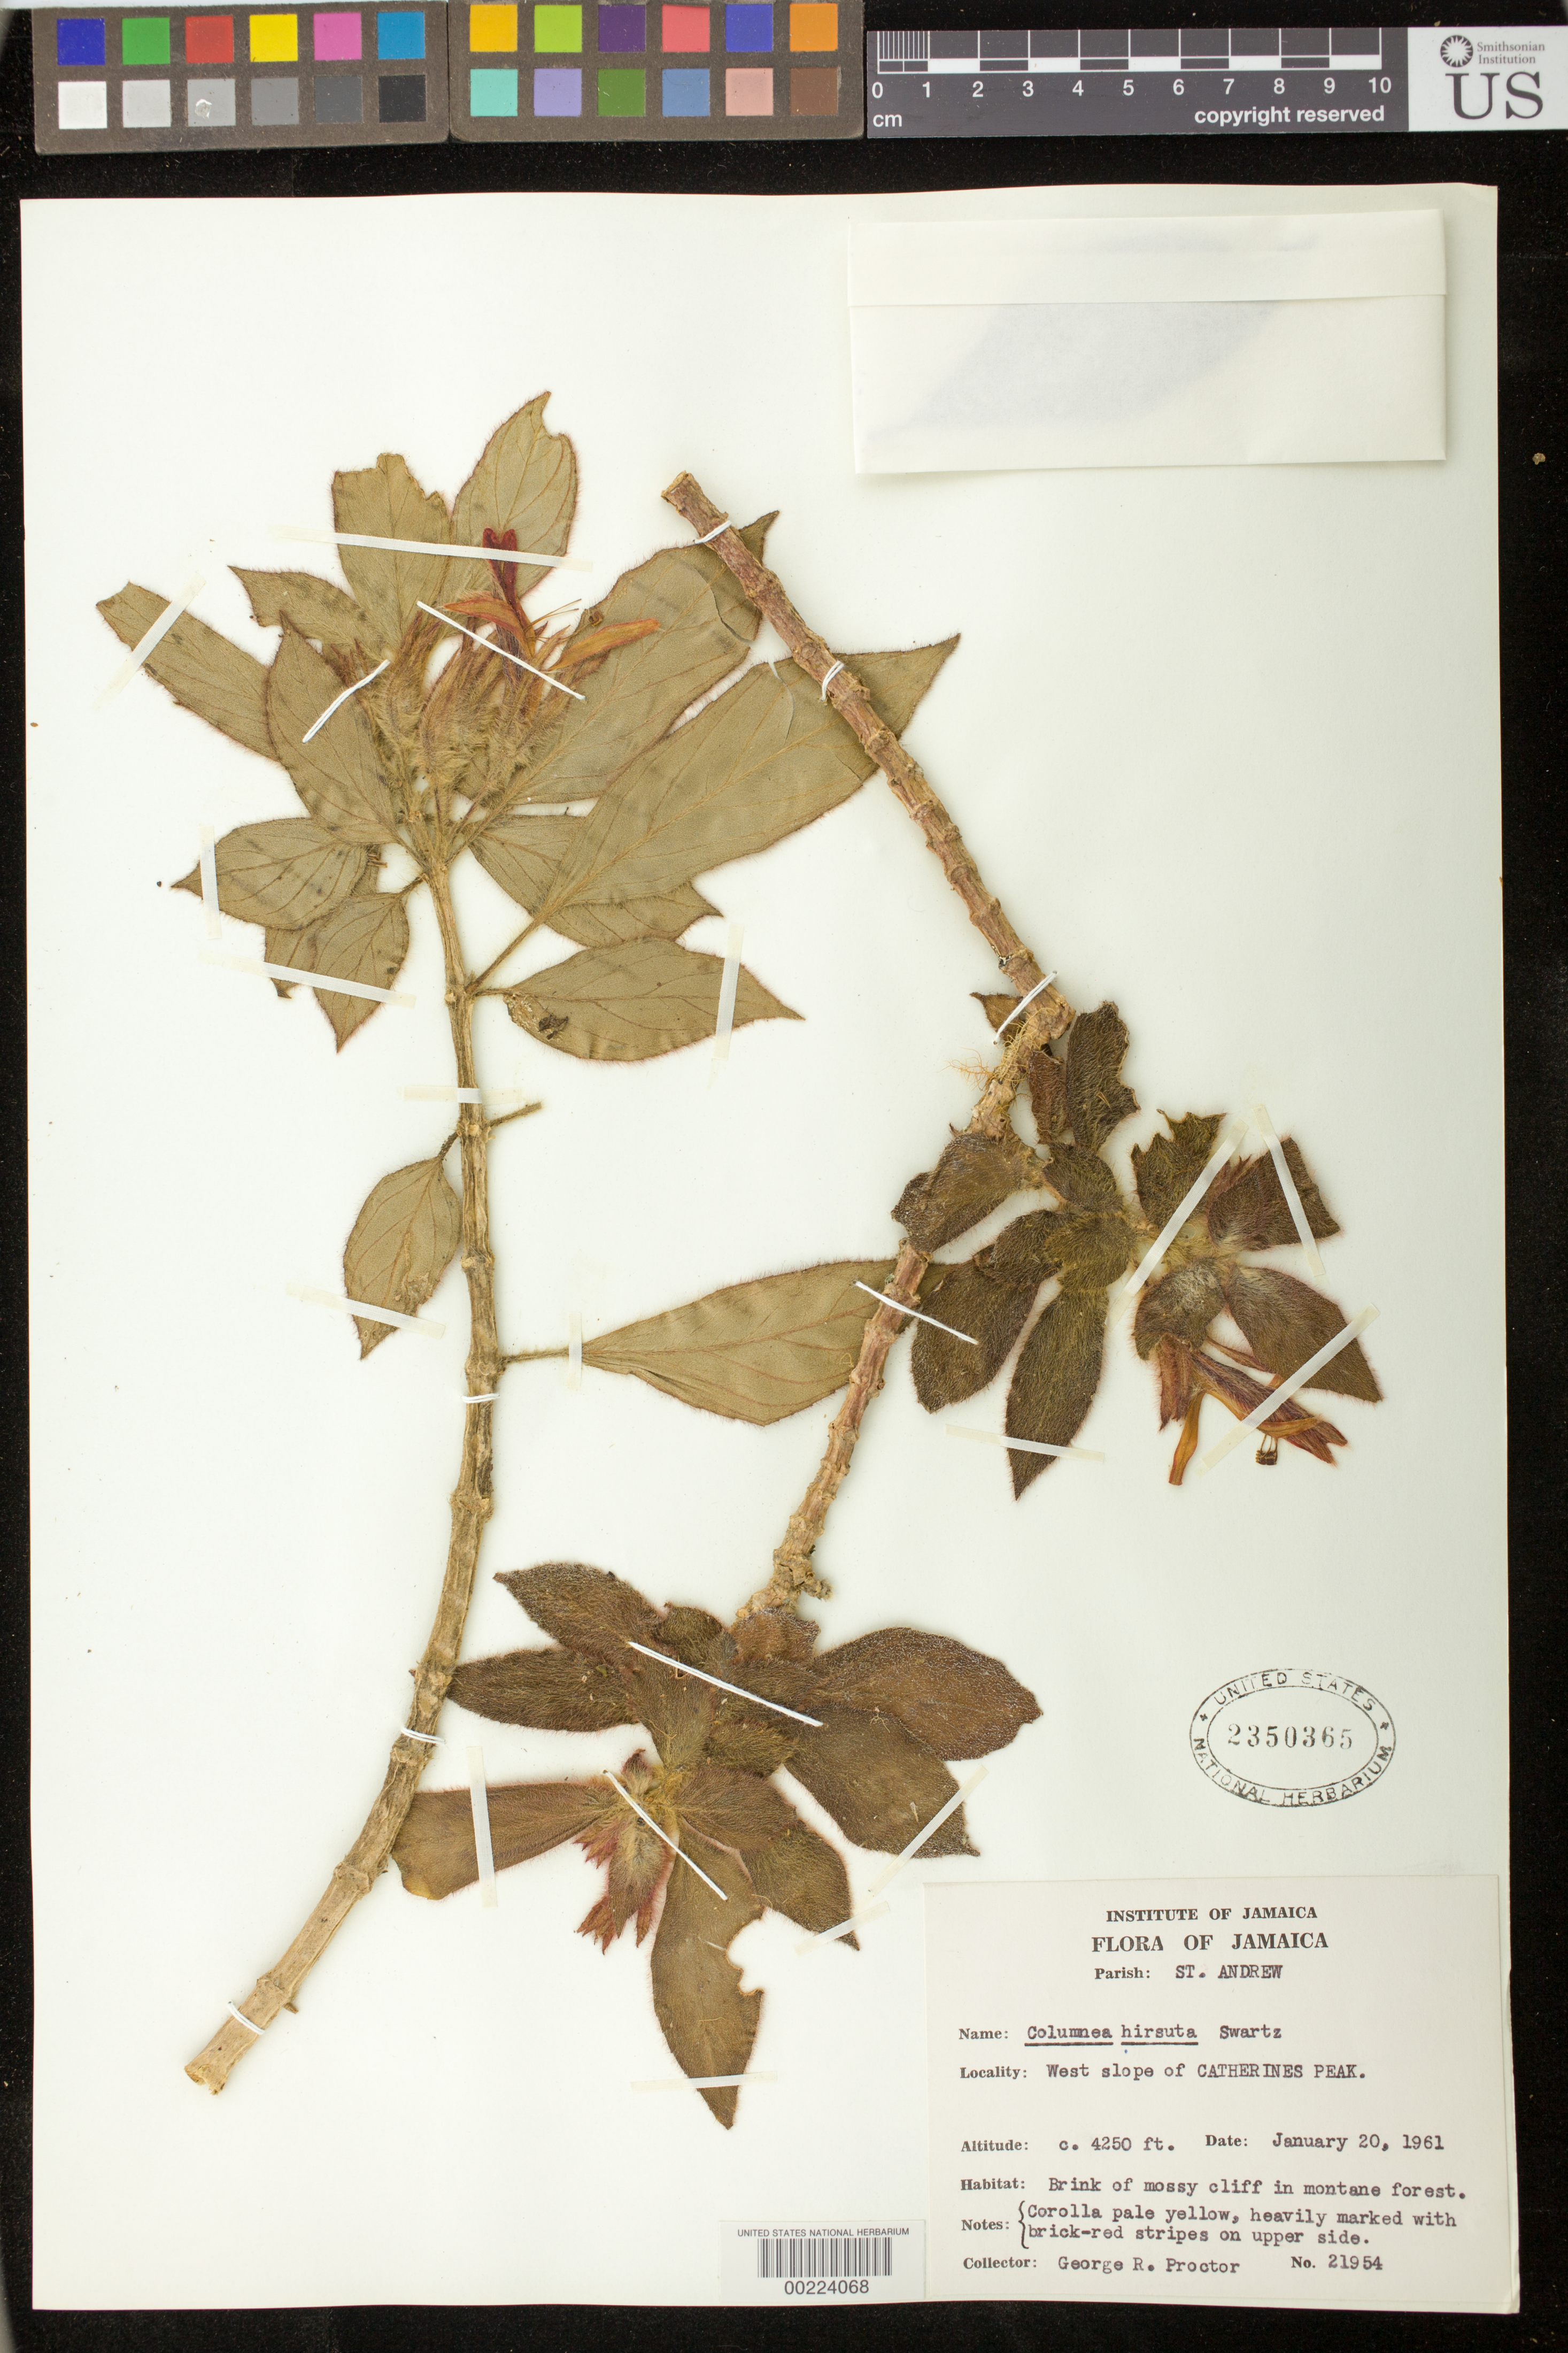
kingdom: Plantae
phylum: Tracheophyta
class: Magnoliopsida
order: Lamiales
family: Gesneriaceae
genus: Columnea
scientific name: Columnea hirsuta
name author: Sw.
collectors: G. R. Proctor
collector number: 21954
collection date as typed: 20 Jan 1961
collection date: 1961-01-20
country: Jamaica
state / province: Saint Andrew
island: Jamaica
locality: West slope of Catherines Peak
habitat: Brink of mossy cliff in montane forest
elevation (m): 1295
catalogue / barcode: US 2350365